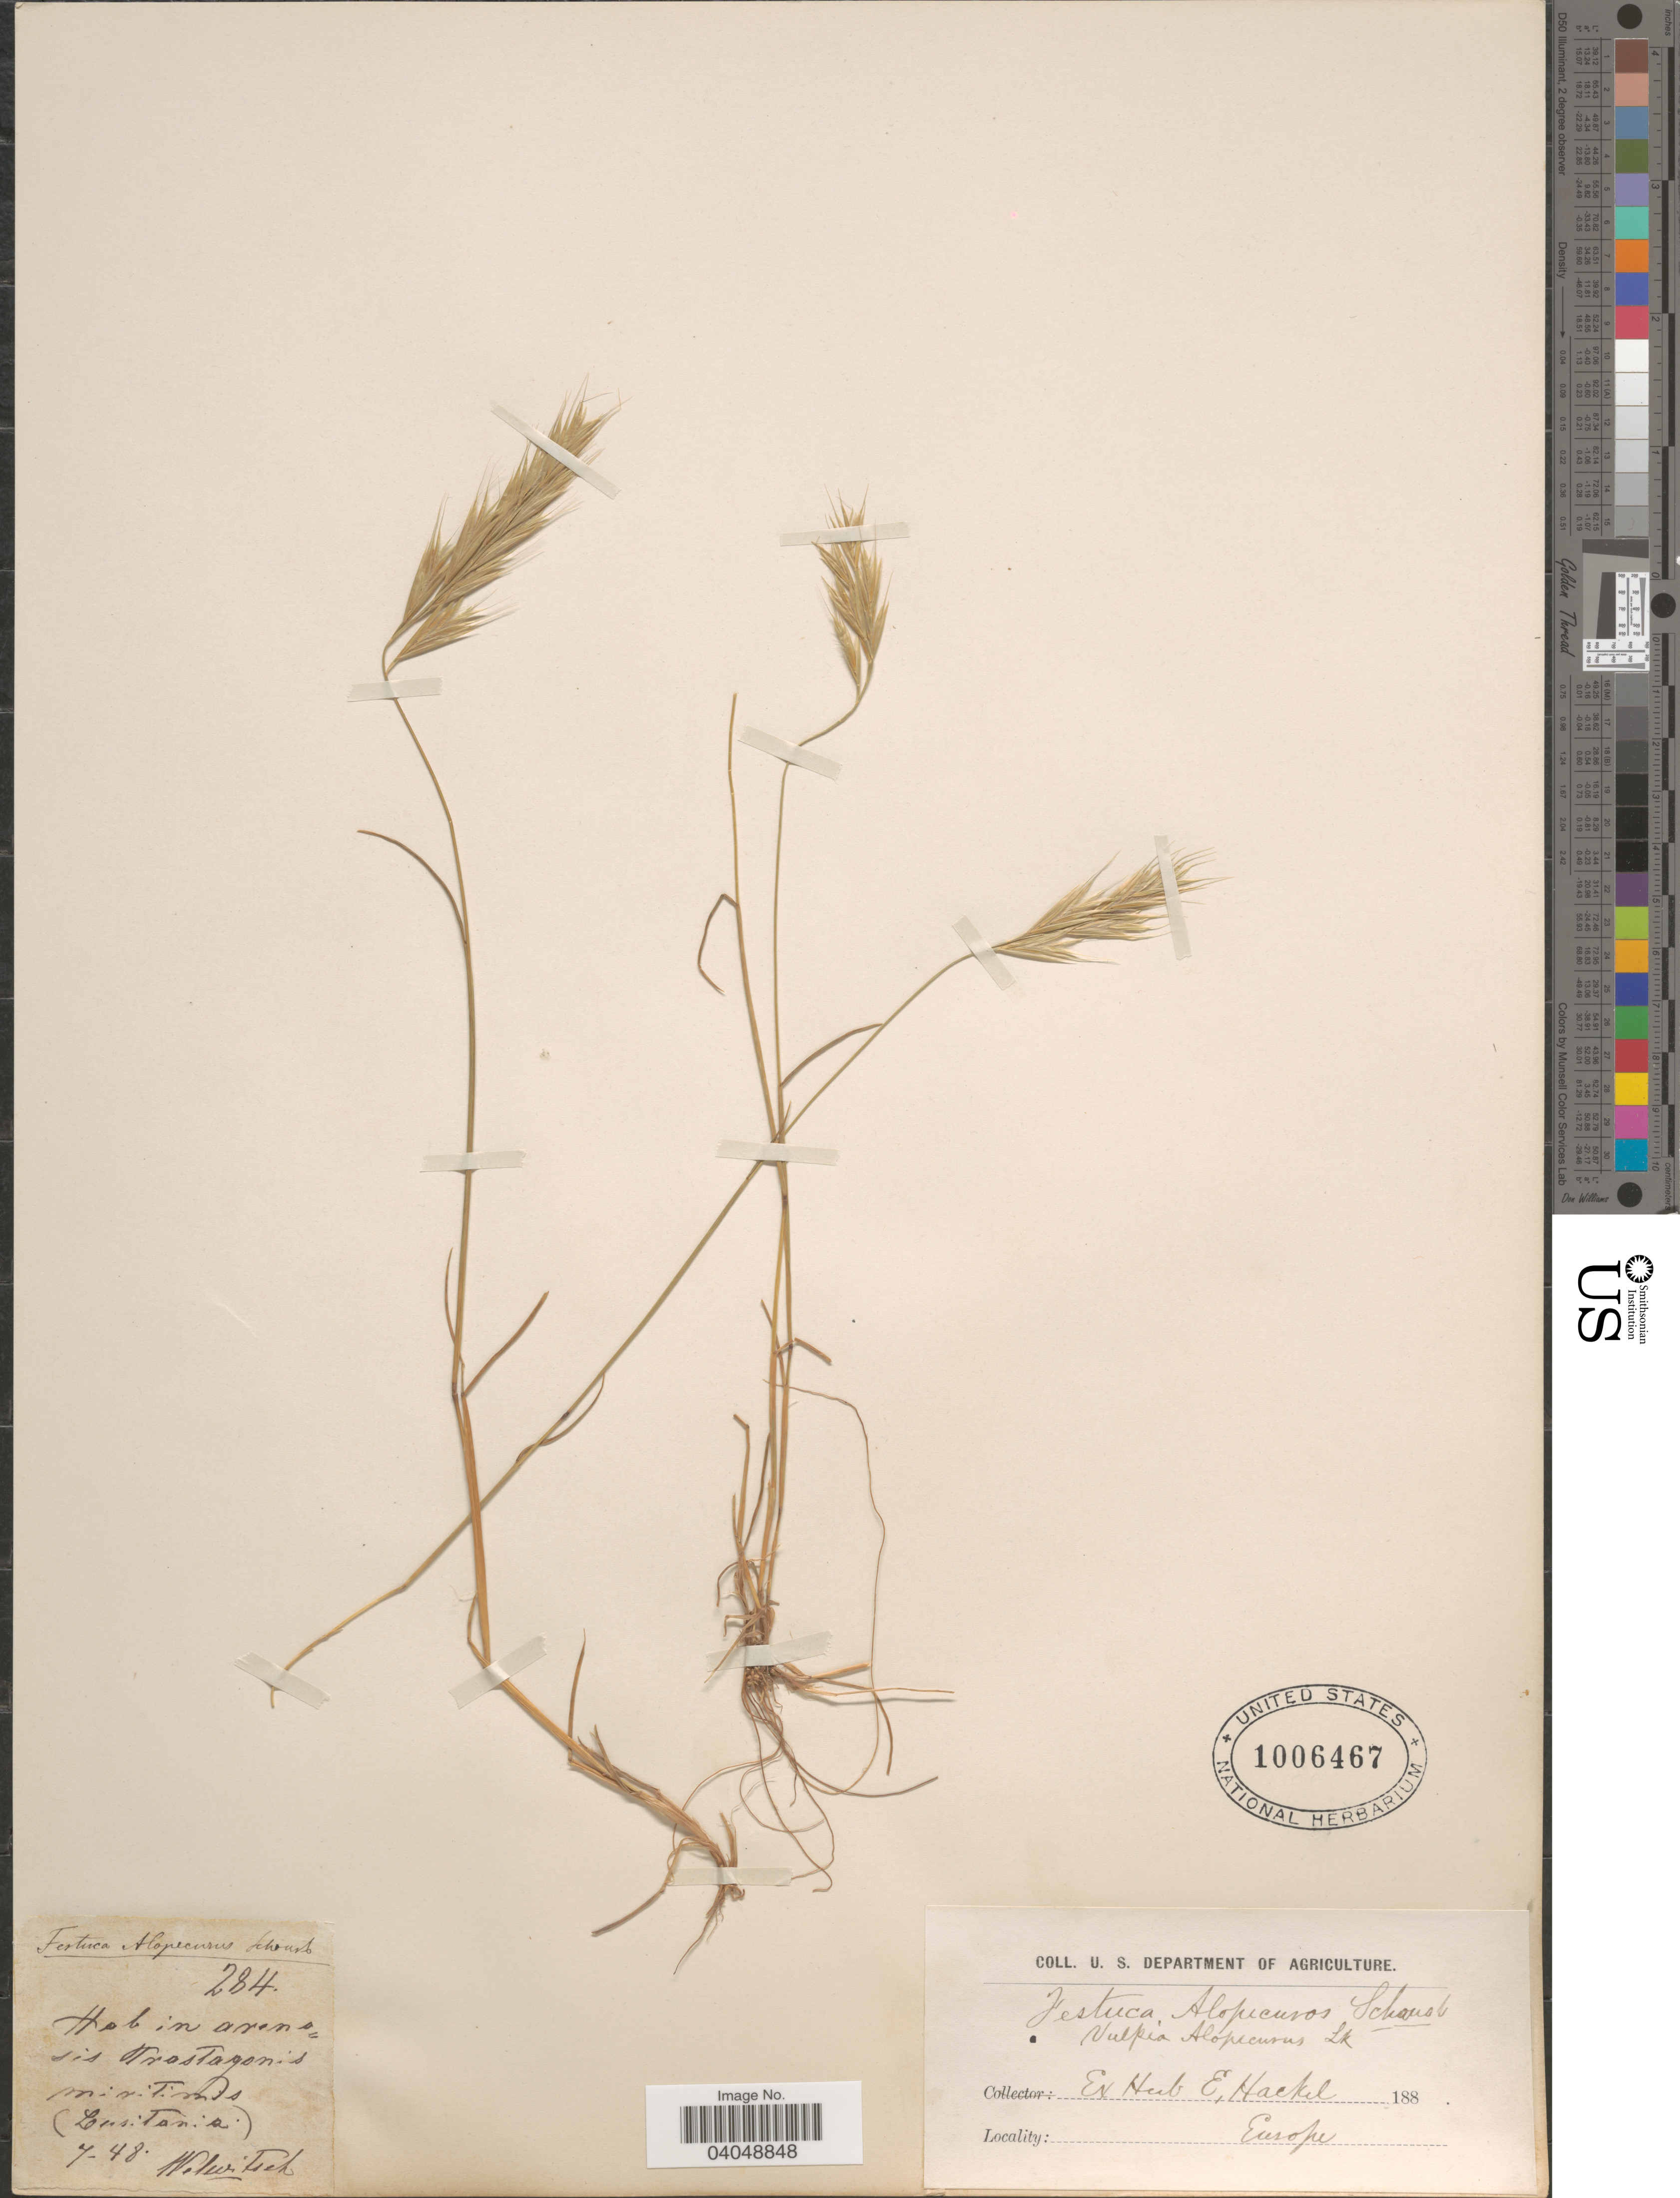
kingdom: Plantae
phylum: Tracheophyta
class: Liliopsida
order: Poales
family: Poaceae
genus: Festuca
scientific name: Festuca alopecuros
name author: Schousb.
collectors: -. Welwitsch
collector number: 284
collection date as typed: Transcribed d/m/y: /7/48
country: Portugal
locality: (Lusitania.). Europe.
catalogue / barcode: US 1006467